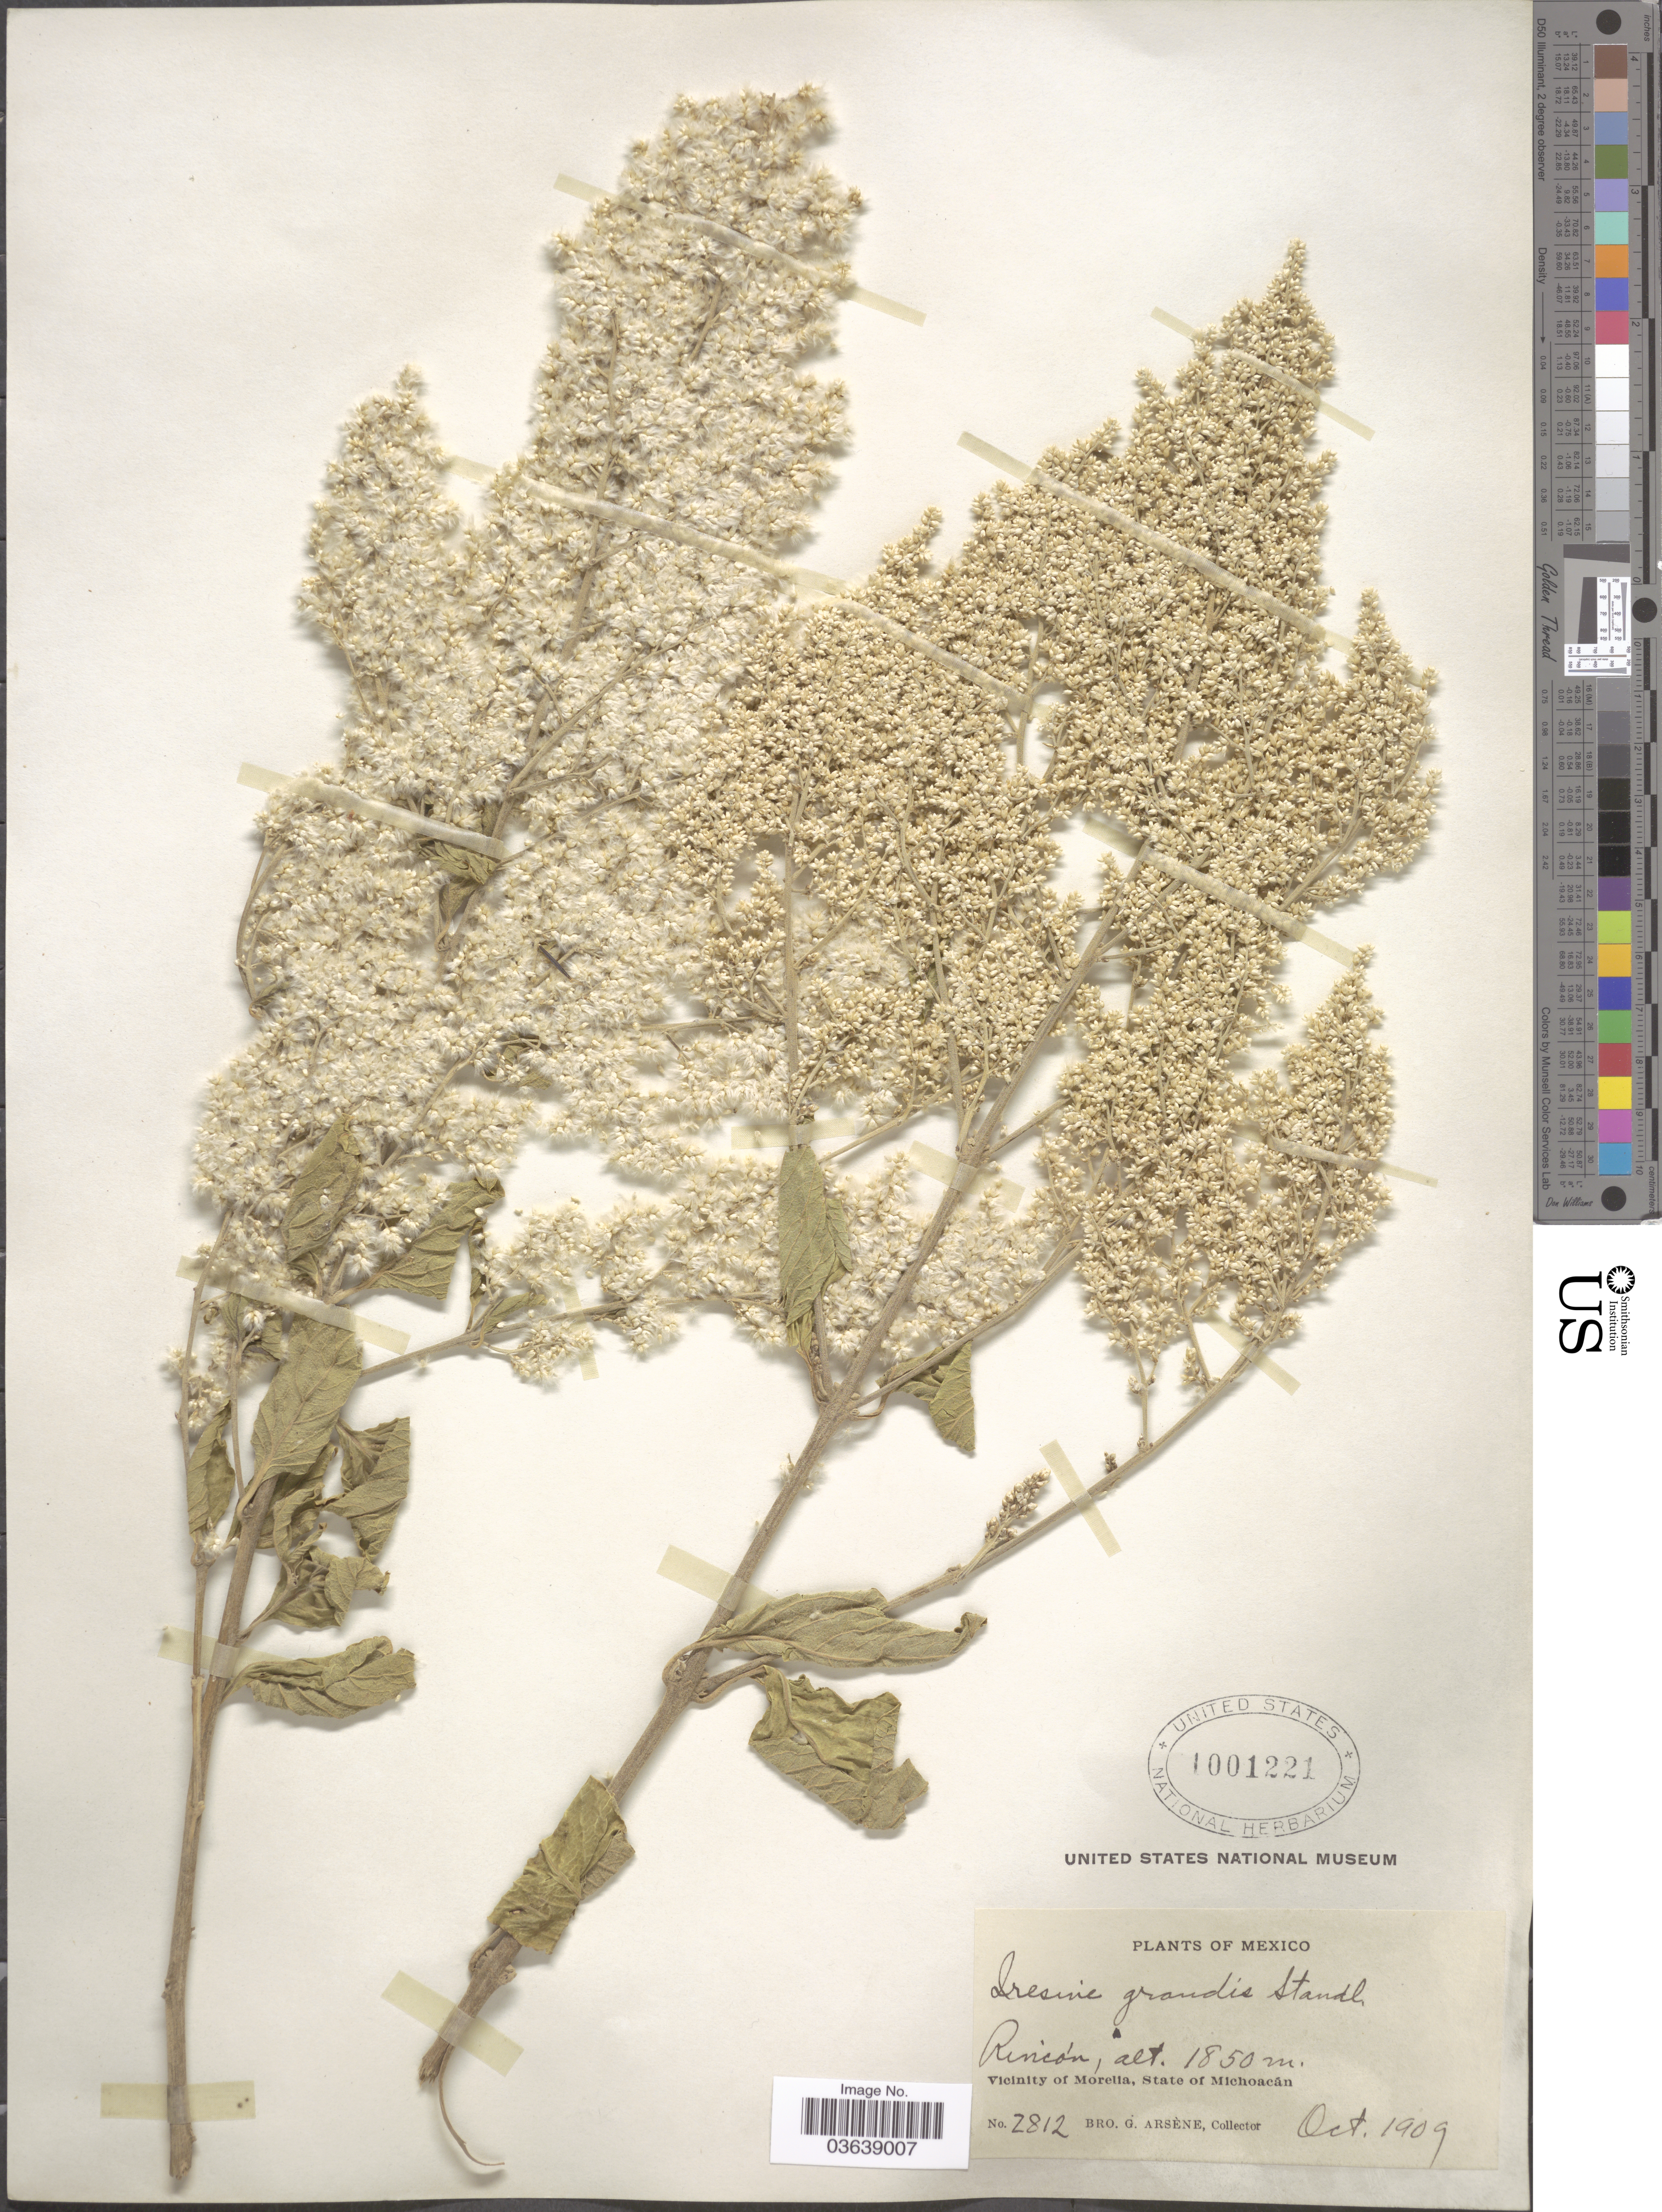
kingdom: Plantae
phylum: Tracheophyta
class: Magnoliopsida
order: Caryophyllales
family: Amaranthaceae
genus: Iresine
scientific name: Iresine grandis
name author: Standl.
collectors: Bro. G. Arsène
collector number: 2812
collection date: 1909-10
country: Mexico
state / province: Michoacán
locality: Rincón. Vicinity of Morelia.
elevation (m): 1850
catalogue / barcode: US 1001221